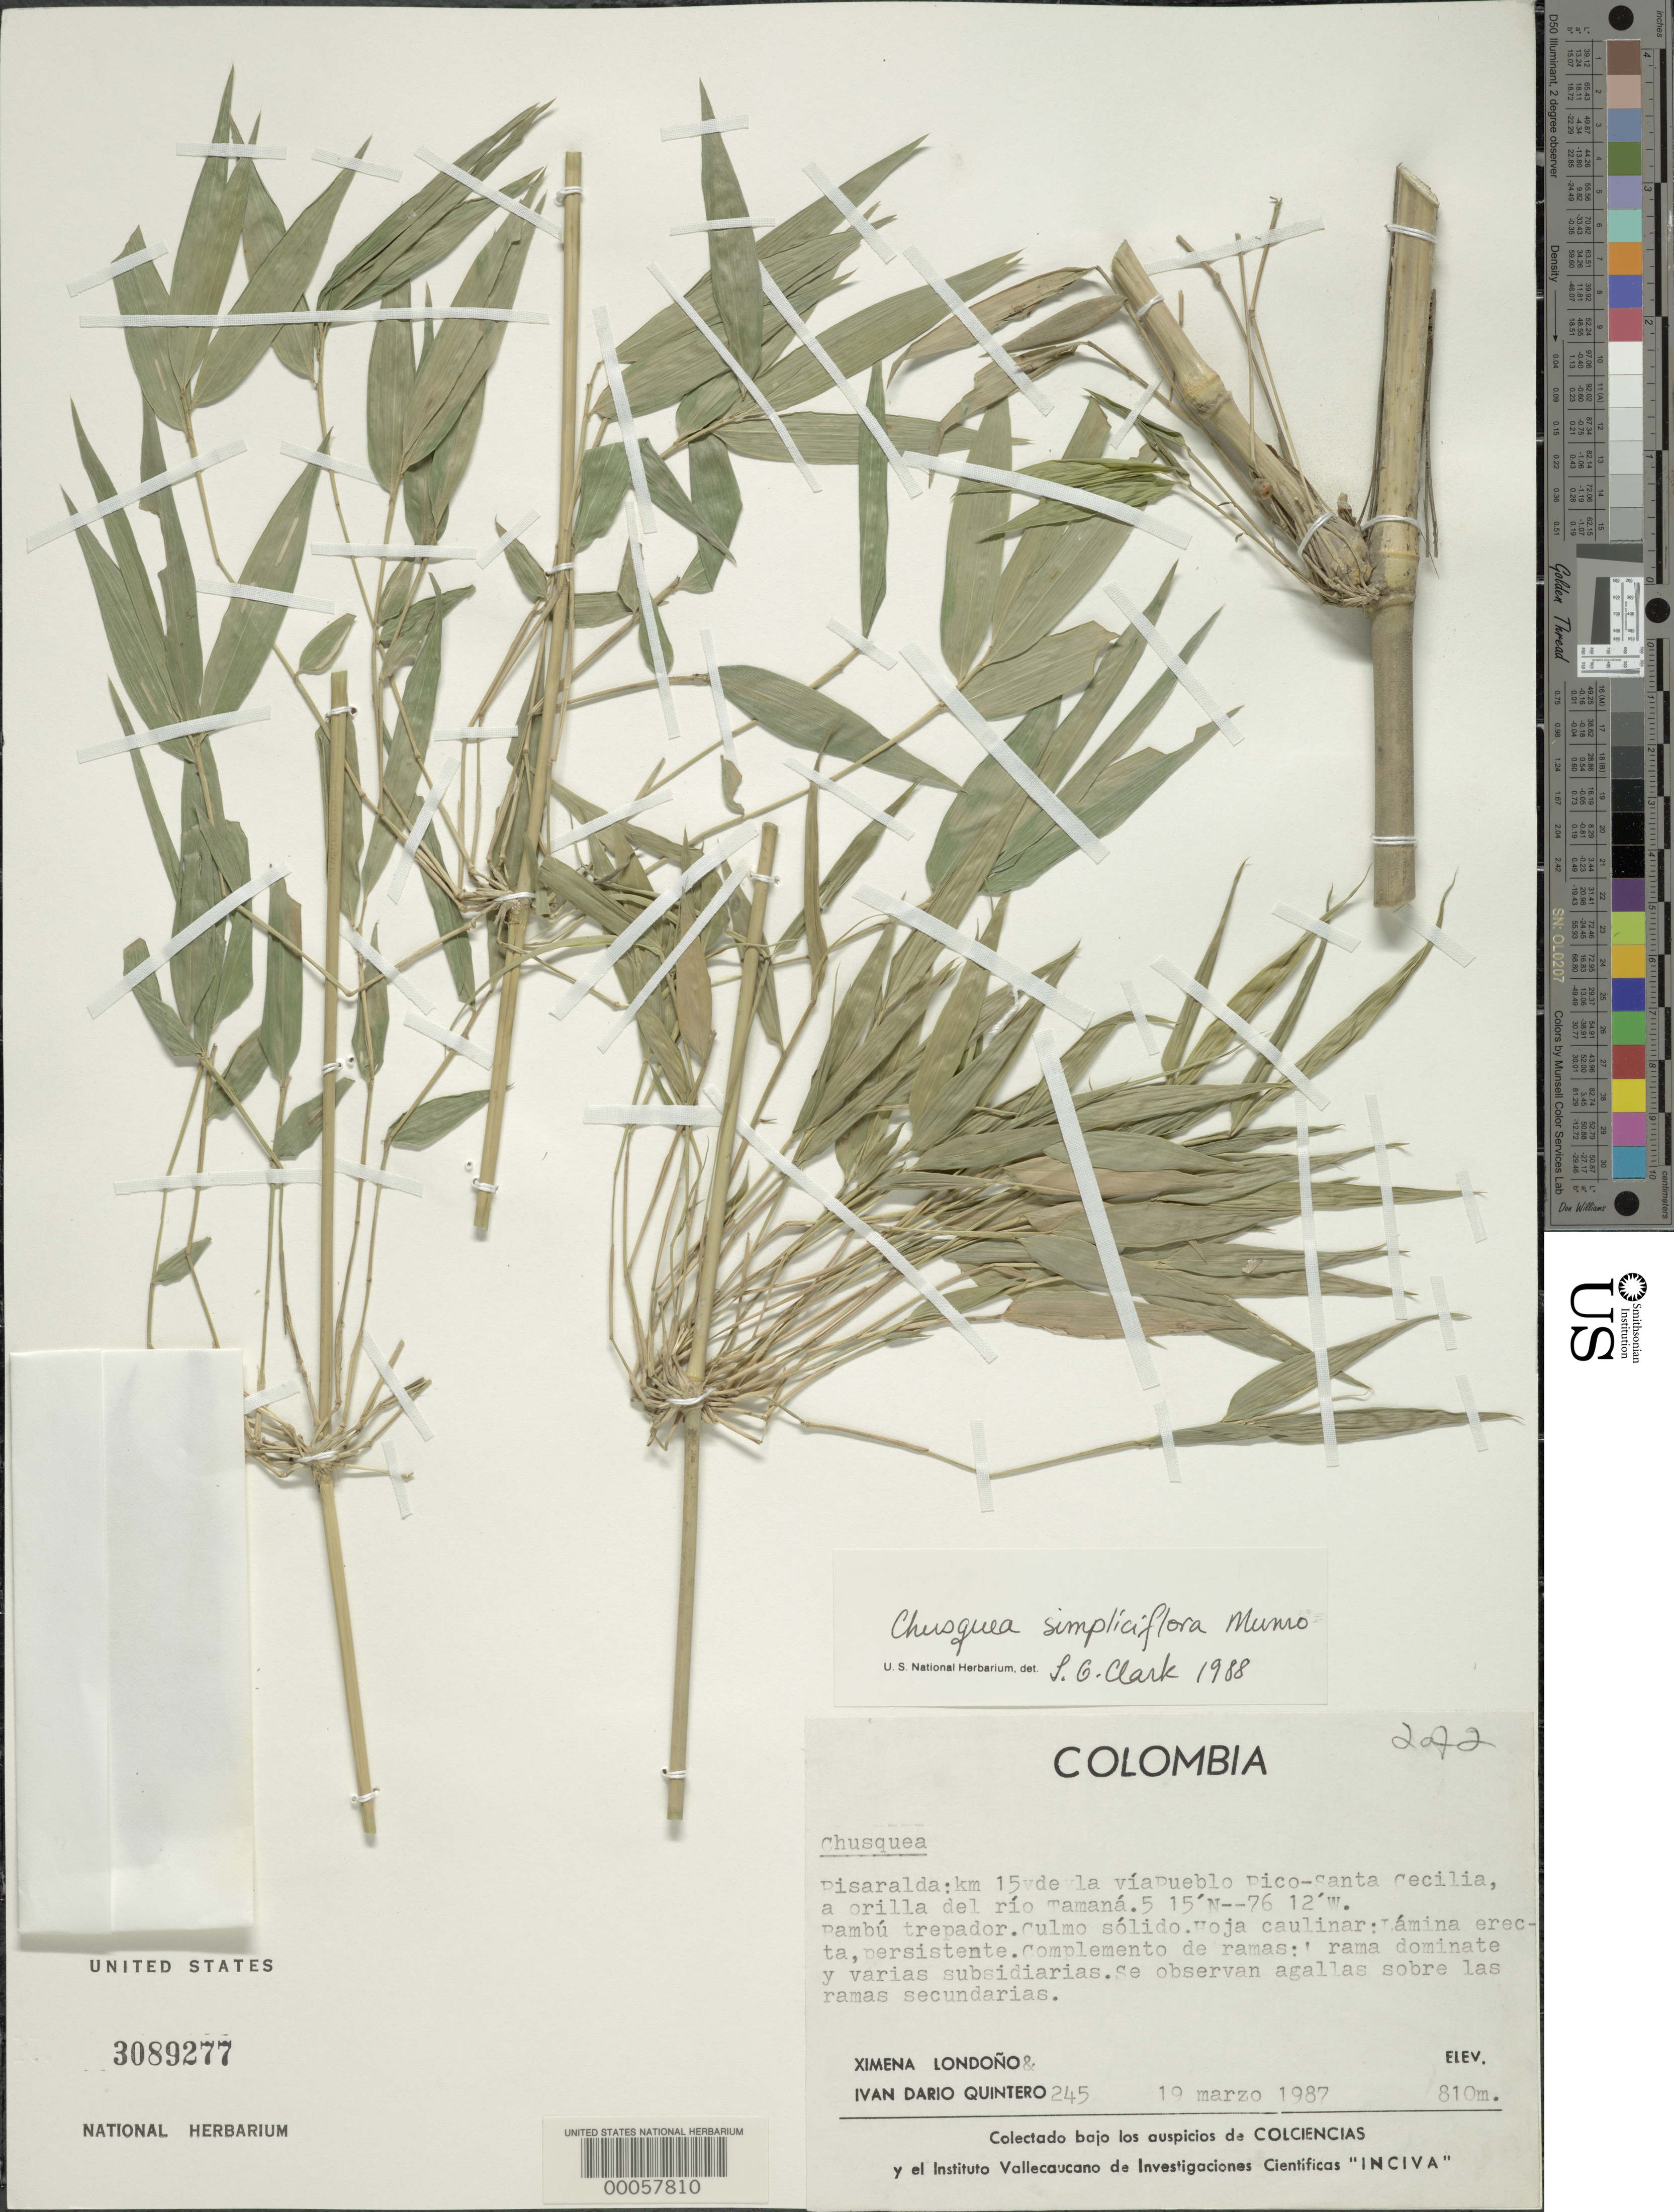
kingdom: Plantae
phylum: Tracheophyta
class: Liliopsida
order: Poales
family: Poaceae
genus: Chusquea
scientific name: Chusquea simpliciflora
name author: Munro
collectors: X. Londoño & I. Quintero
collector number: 245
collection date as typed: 19 Mar 1987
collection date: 1987-03-19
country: Colombia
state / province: Risaralda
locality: Km 15 of the Puerto Rico-Santa Cecilia road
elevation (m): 810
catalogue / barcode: US 3089277